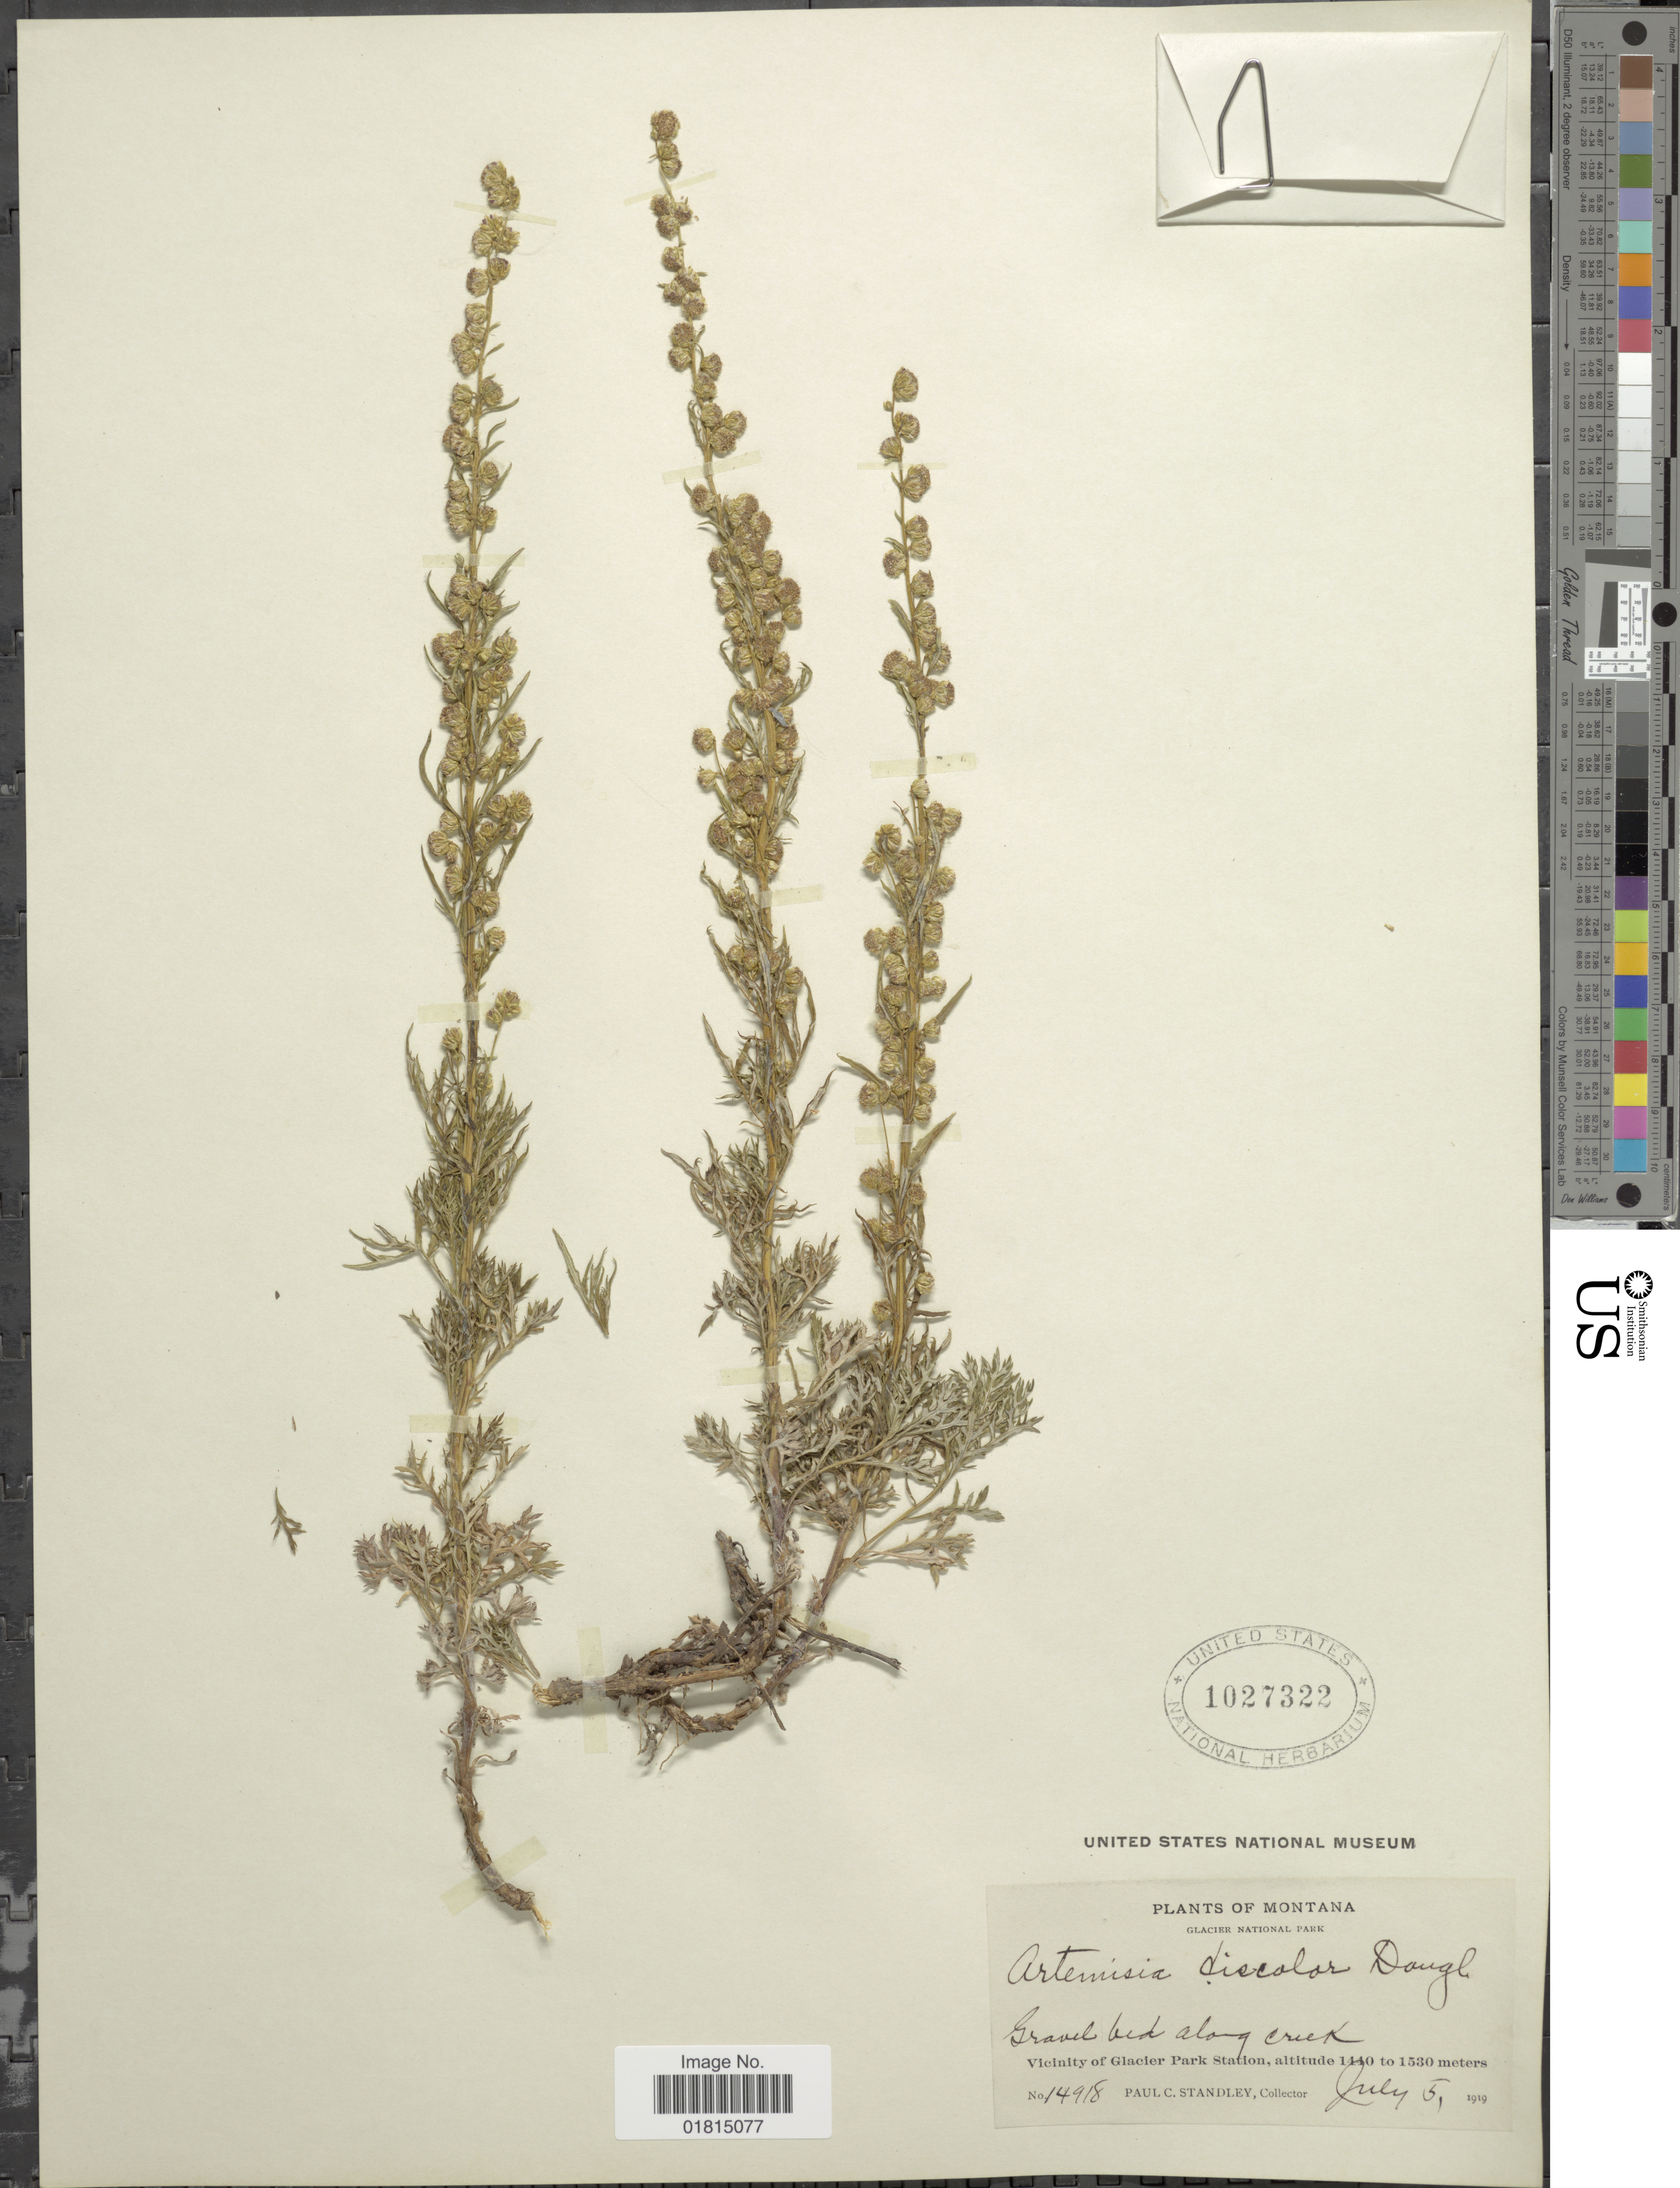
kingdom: Plantae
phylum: Tracheophyta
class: Magnoliopsida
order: Asterales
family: Asteraceae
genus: Artemisia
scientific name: Artemisia discolor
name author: Douglas ex DC.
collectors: P. C. Standley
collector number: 14918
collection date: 1919-07-05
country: United States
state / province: Montana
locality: Glacier National Park. Gravel bed along creek. Vicinity of Glacier Park Station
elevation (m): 1440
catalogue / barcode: US 1027322